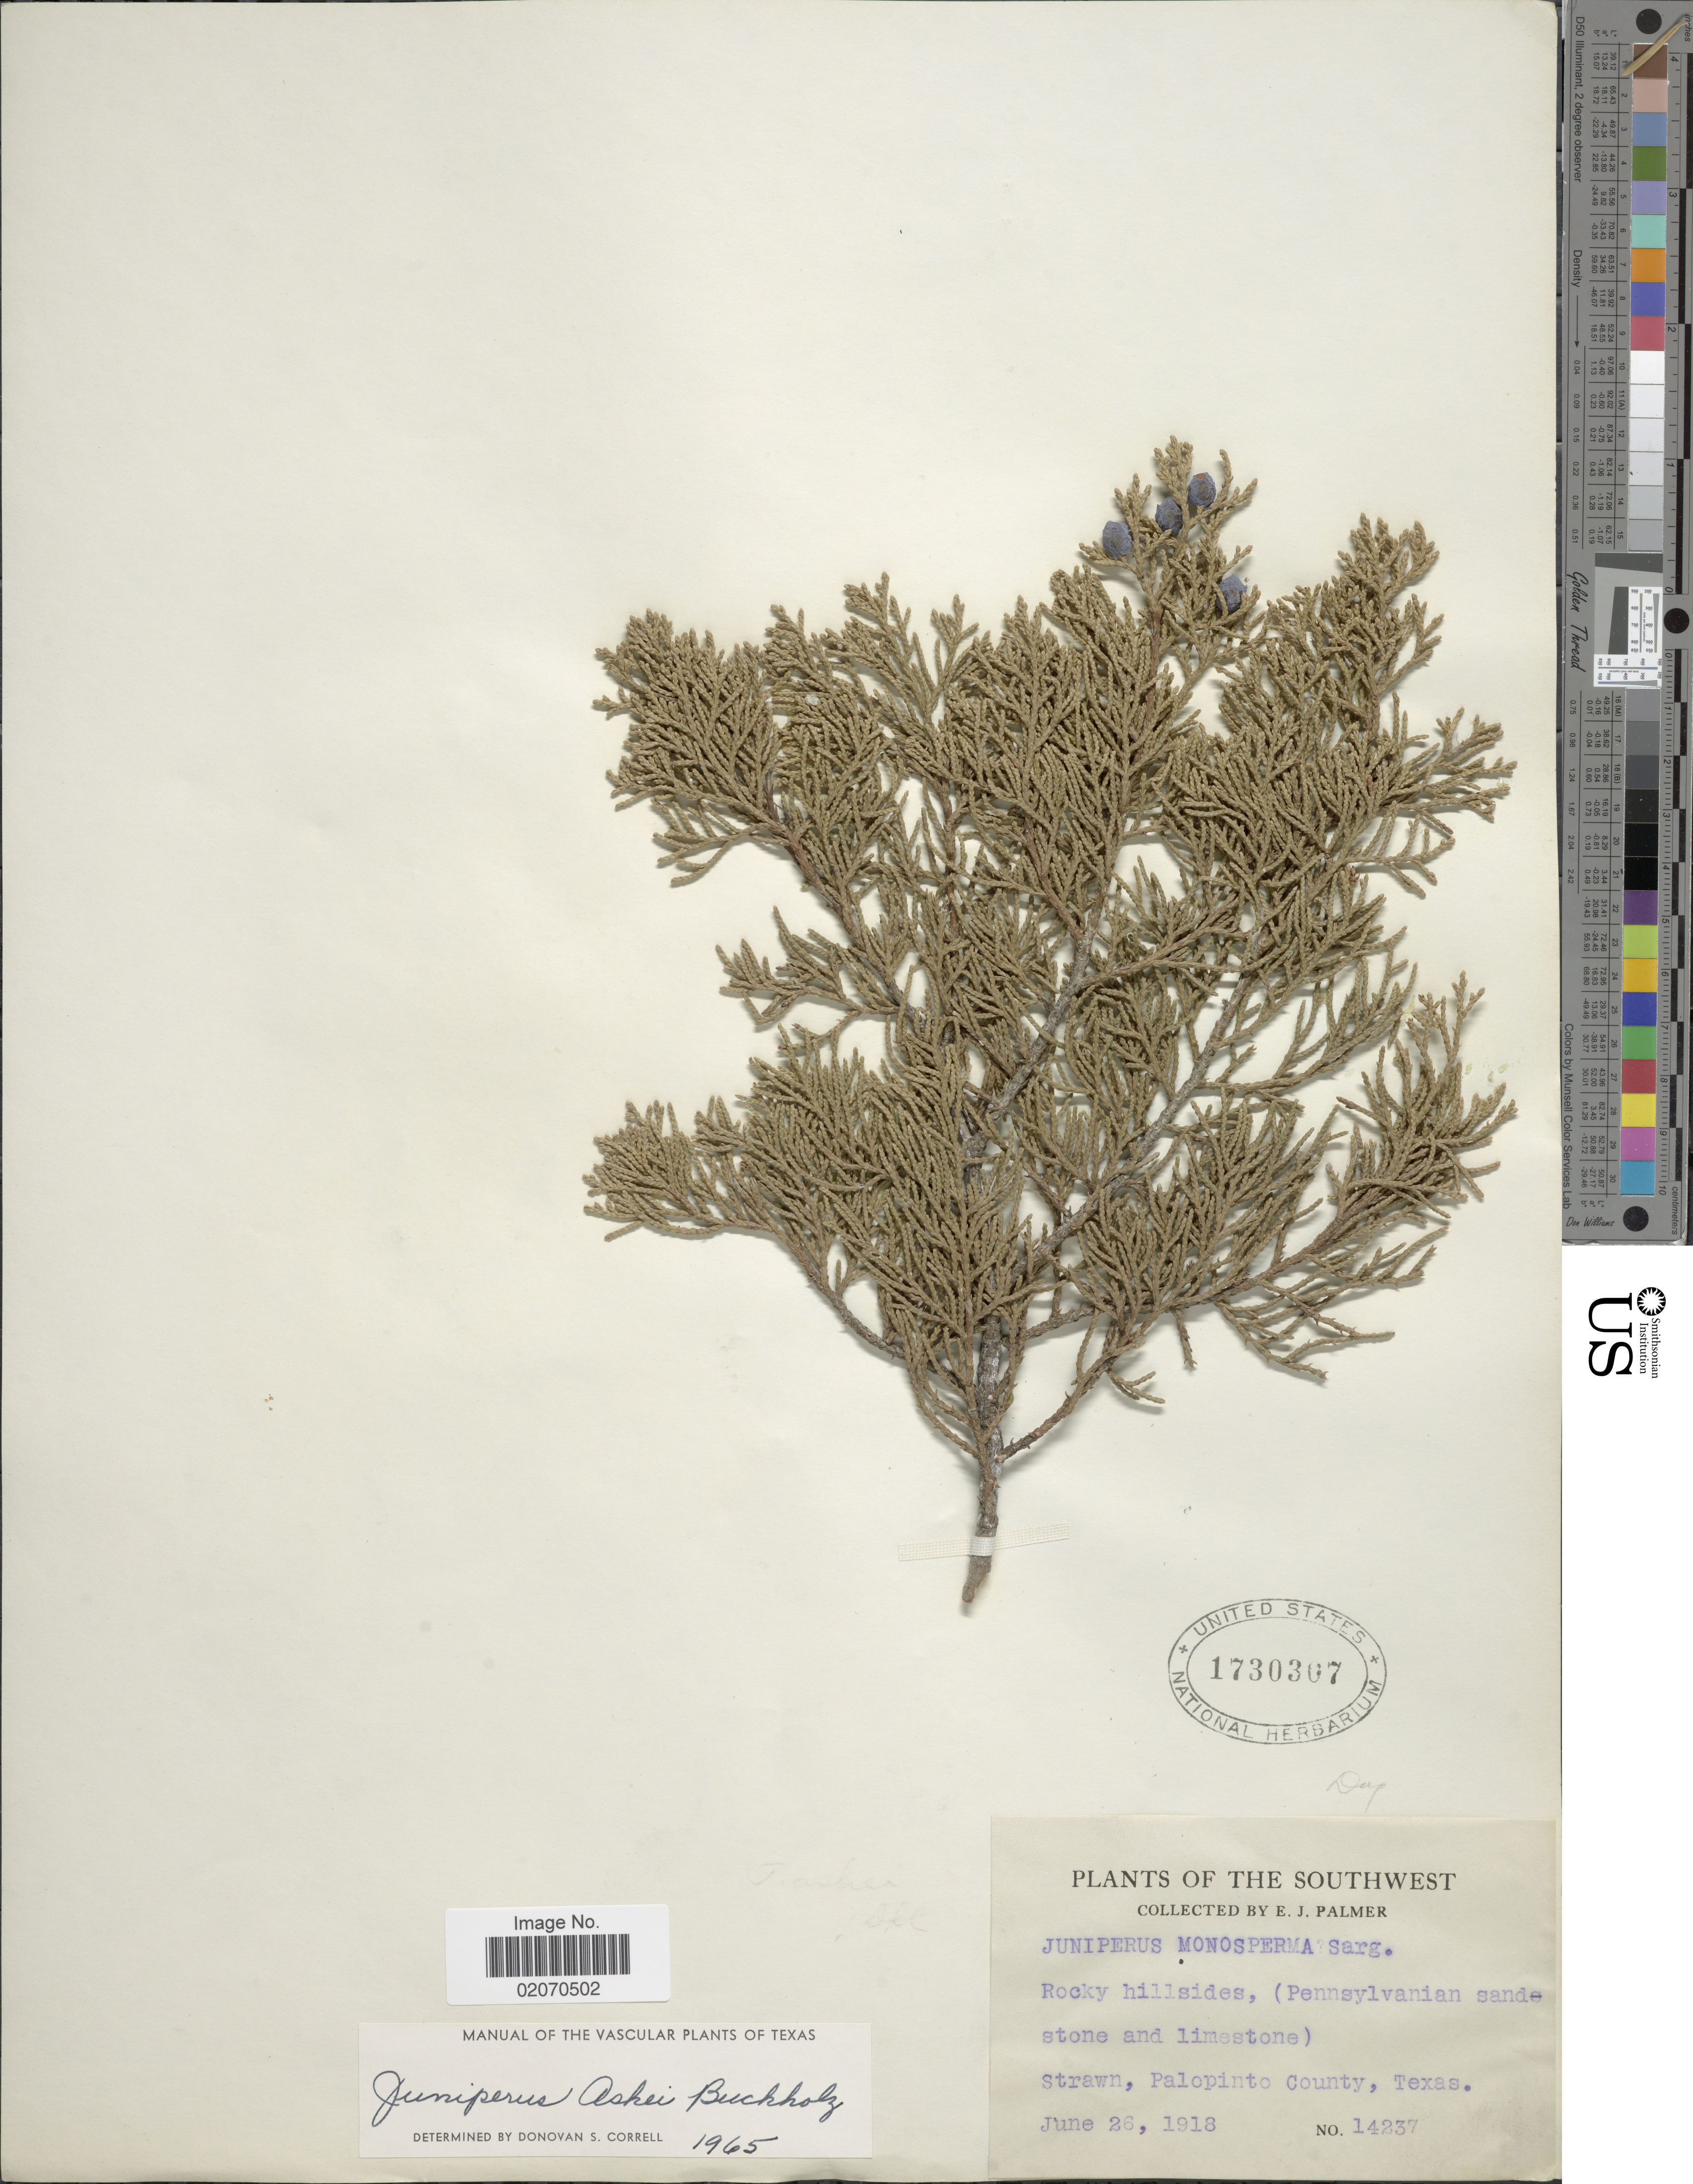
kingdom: Plantae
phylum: Tracheophyta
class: Pinopsida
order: Pinales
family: Cupressaceae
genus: Juniperus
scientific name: Juniperus ashei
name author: J. Buchholz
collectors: E. J. Palmer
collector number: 14237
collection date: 1918-06-26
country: United States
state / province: Texas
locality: Southwest, Strawn, Palapinto County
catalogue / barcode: US 1730307